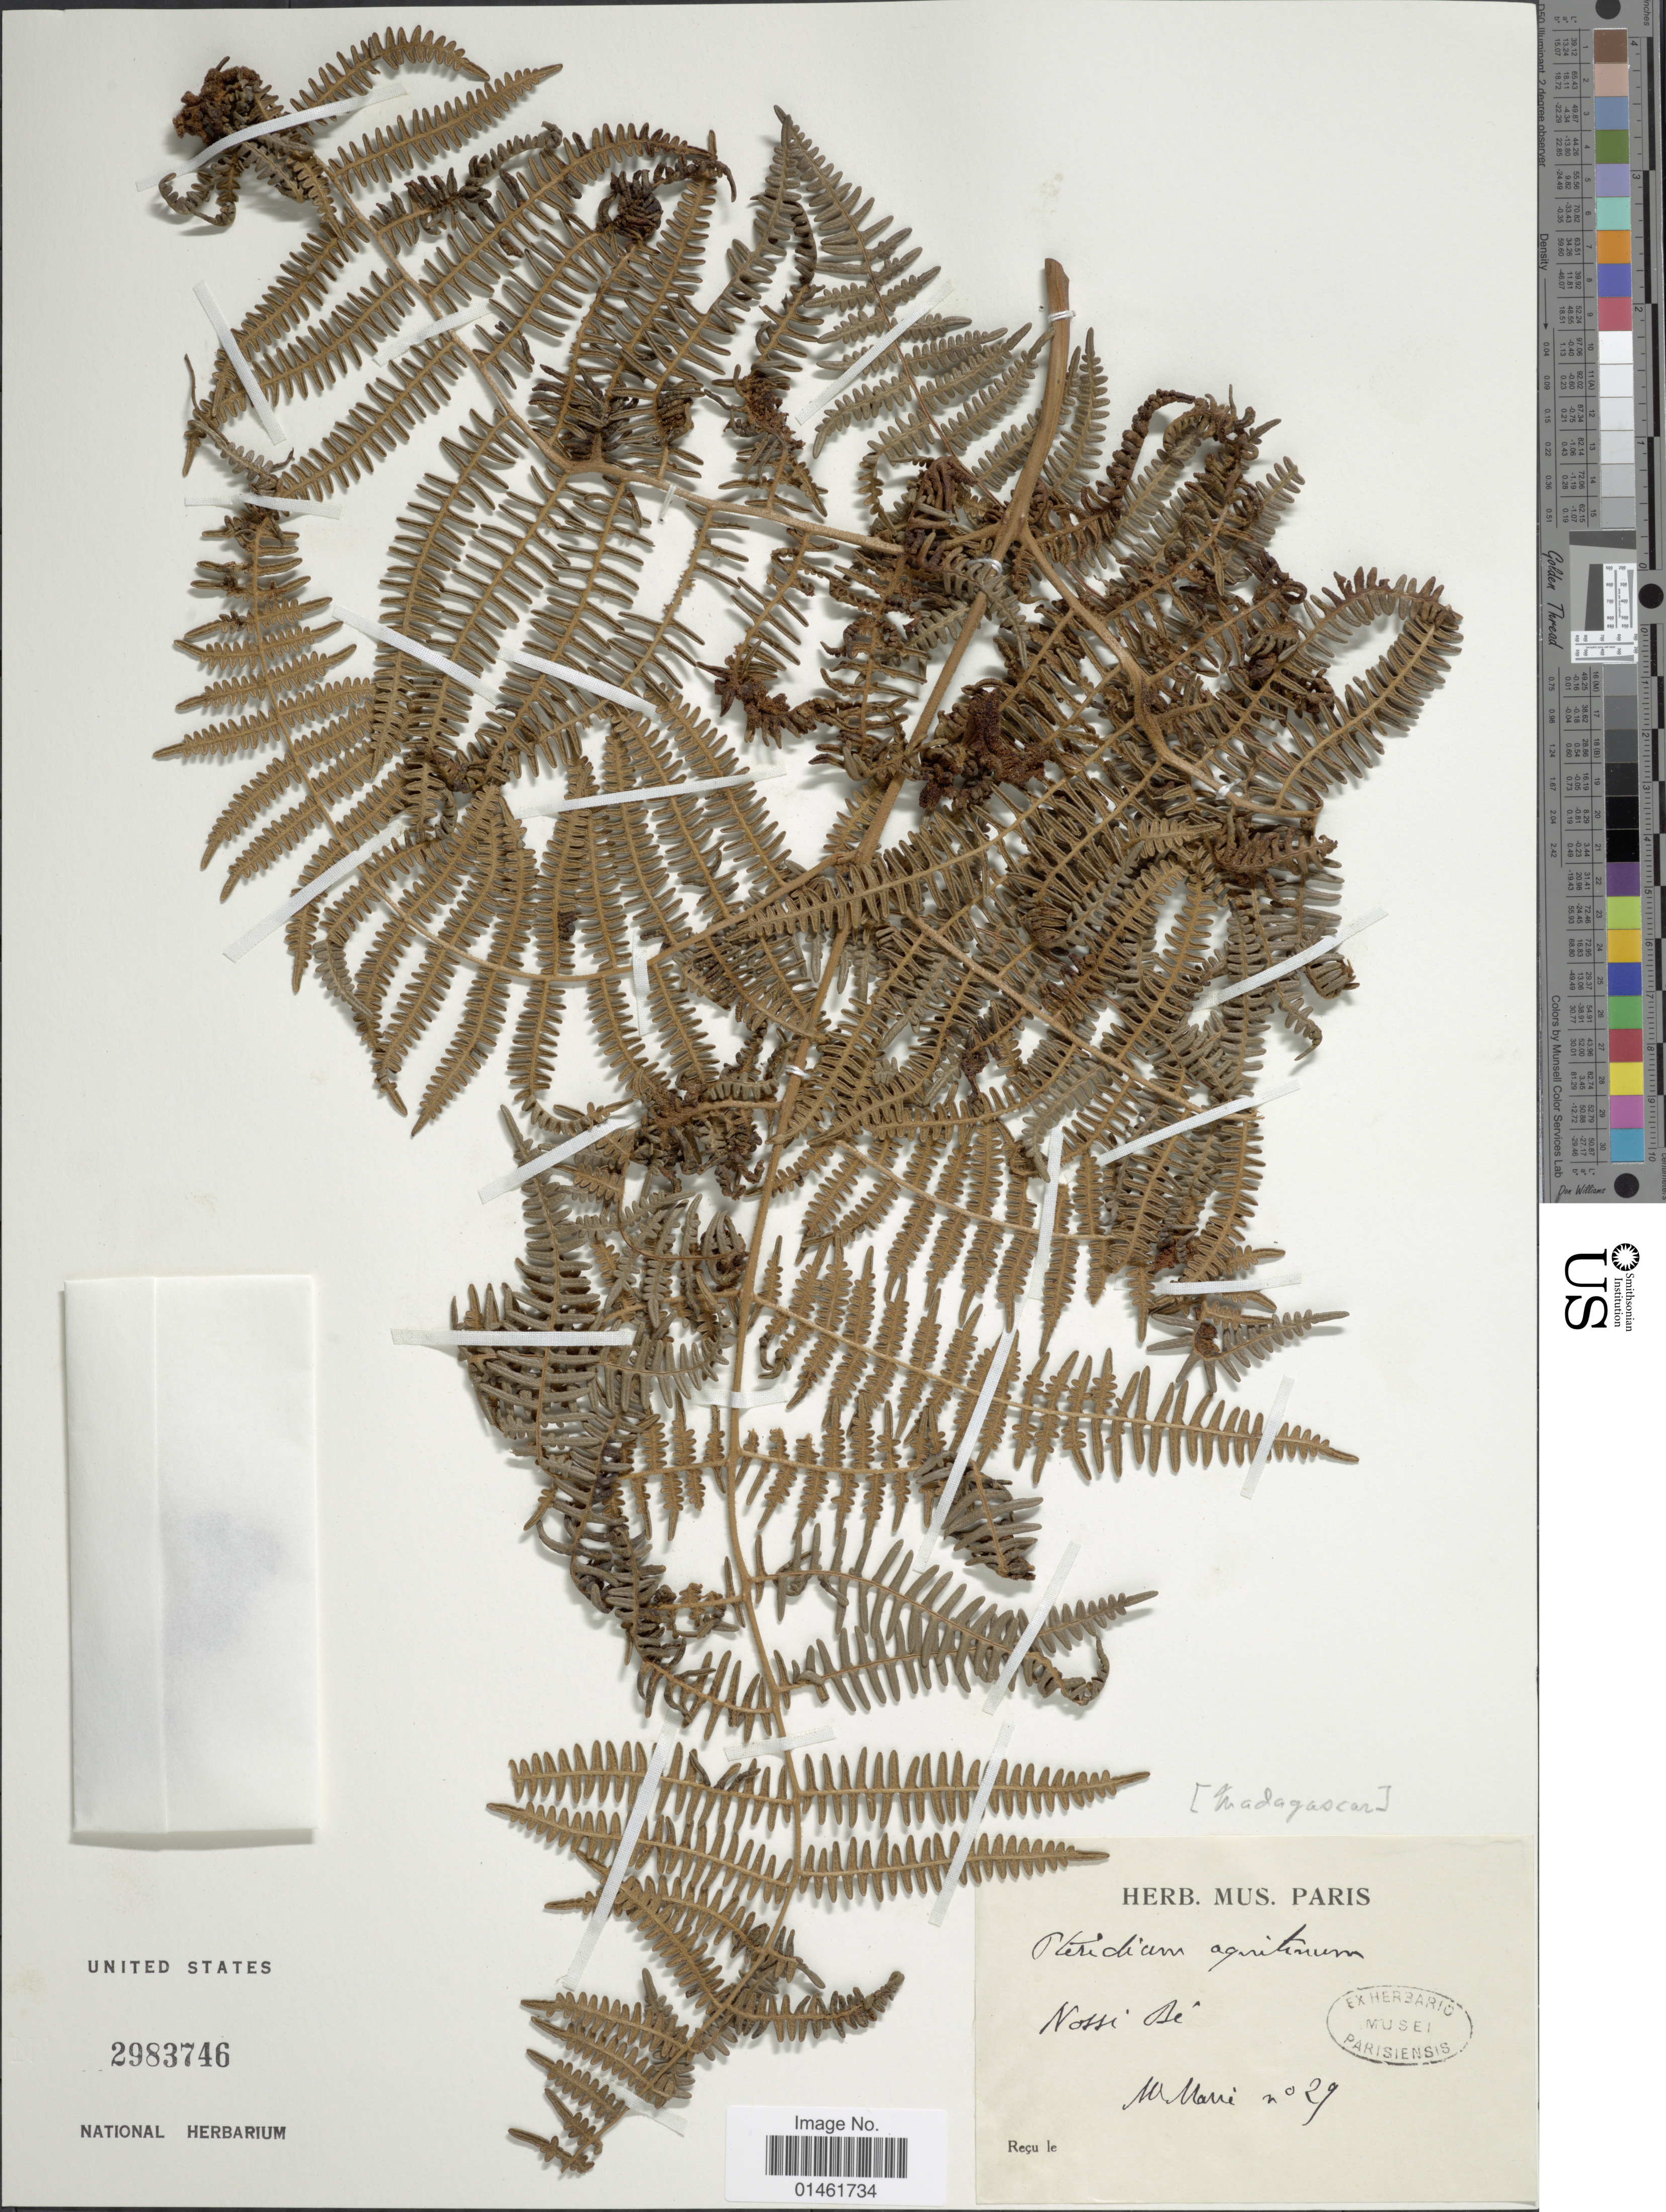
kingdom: Plantae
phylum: Tracheophyta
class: Polypodiopsida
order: Polypodiales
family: Dennstaedtiaceae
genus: Pteridium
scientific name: Pteridium aquilinum var. typicum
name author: R.M. Tryon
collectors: W. Mané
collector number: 29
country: Madagascar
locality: Nossi Bé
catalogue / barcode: US 2983746